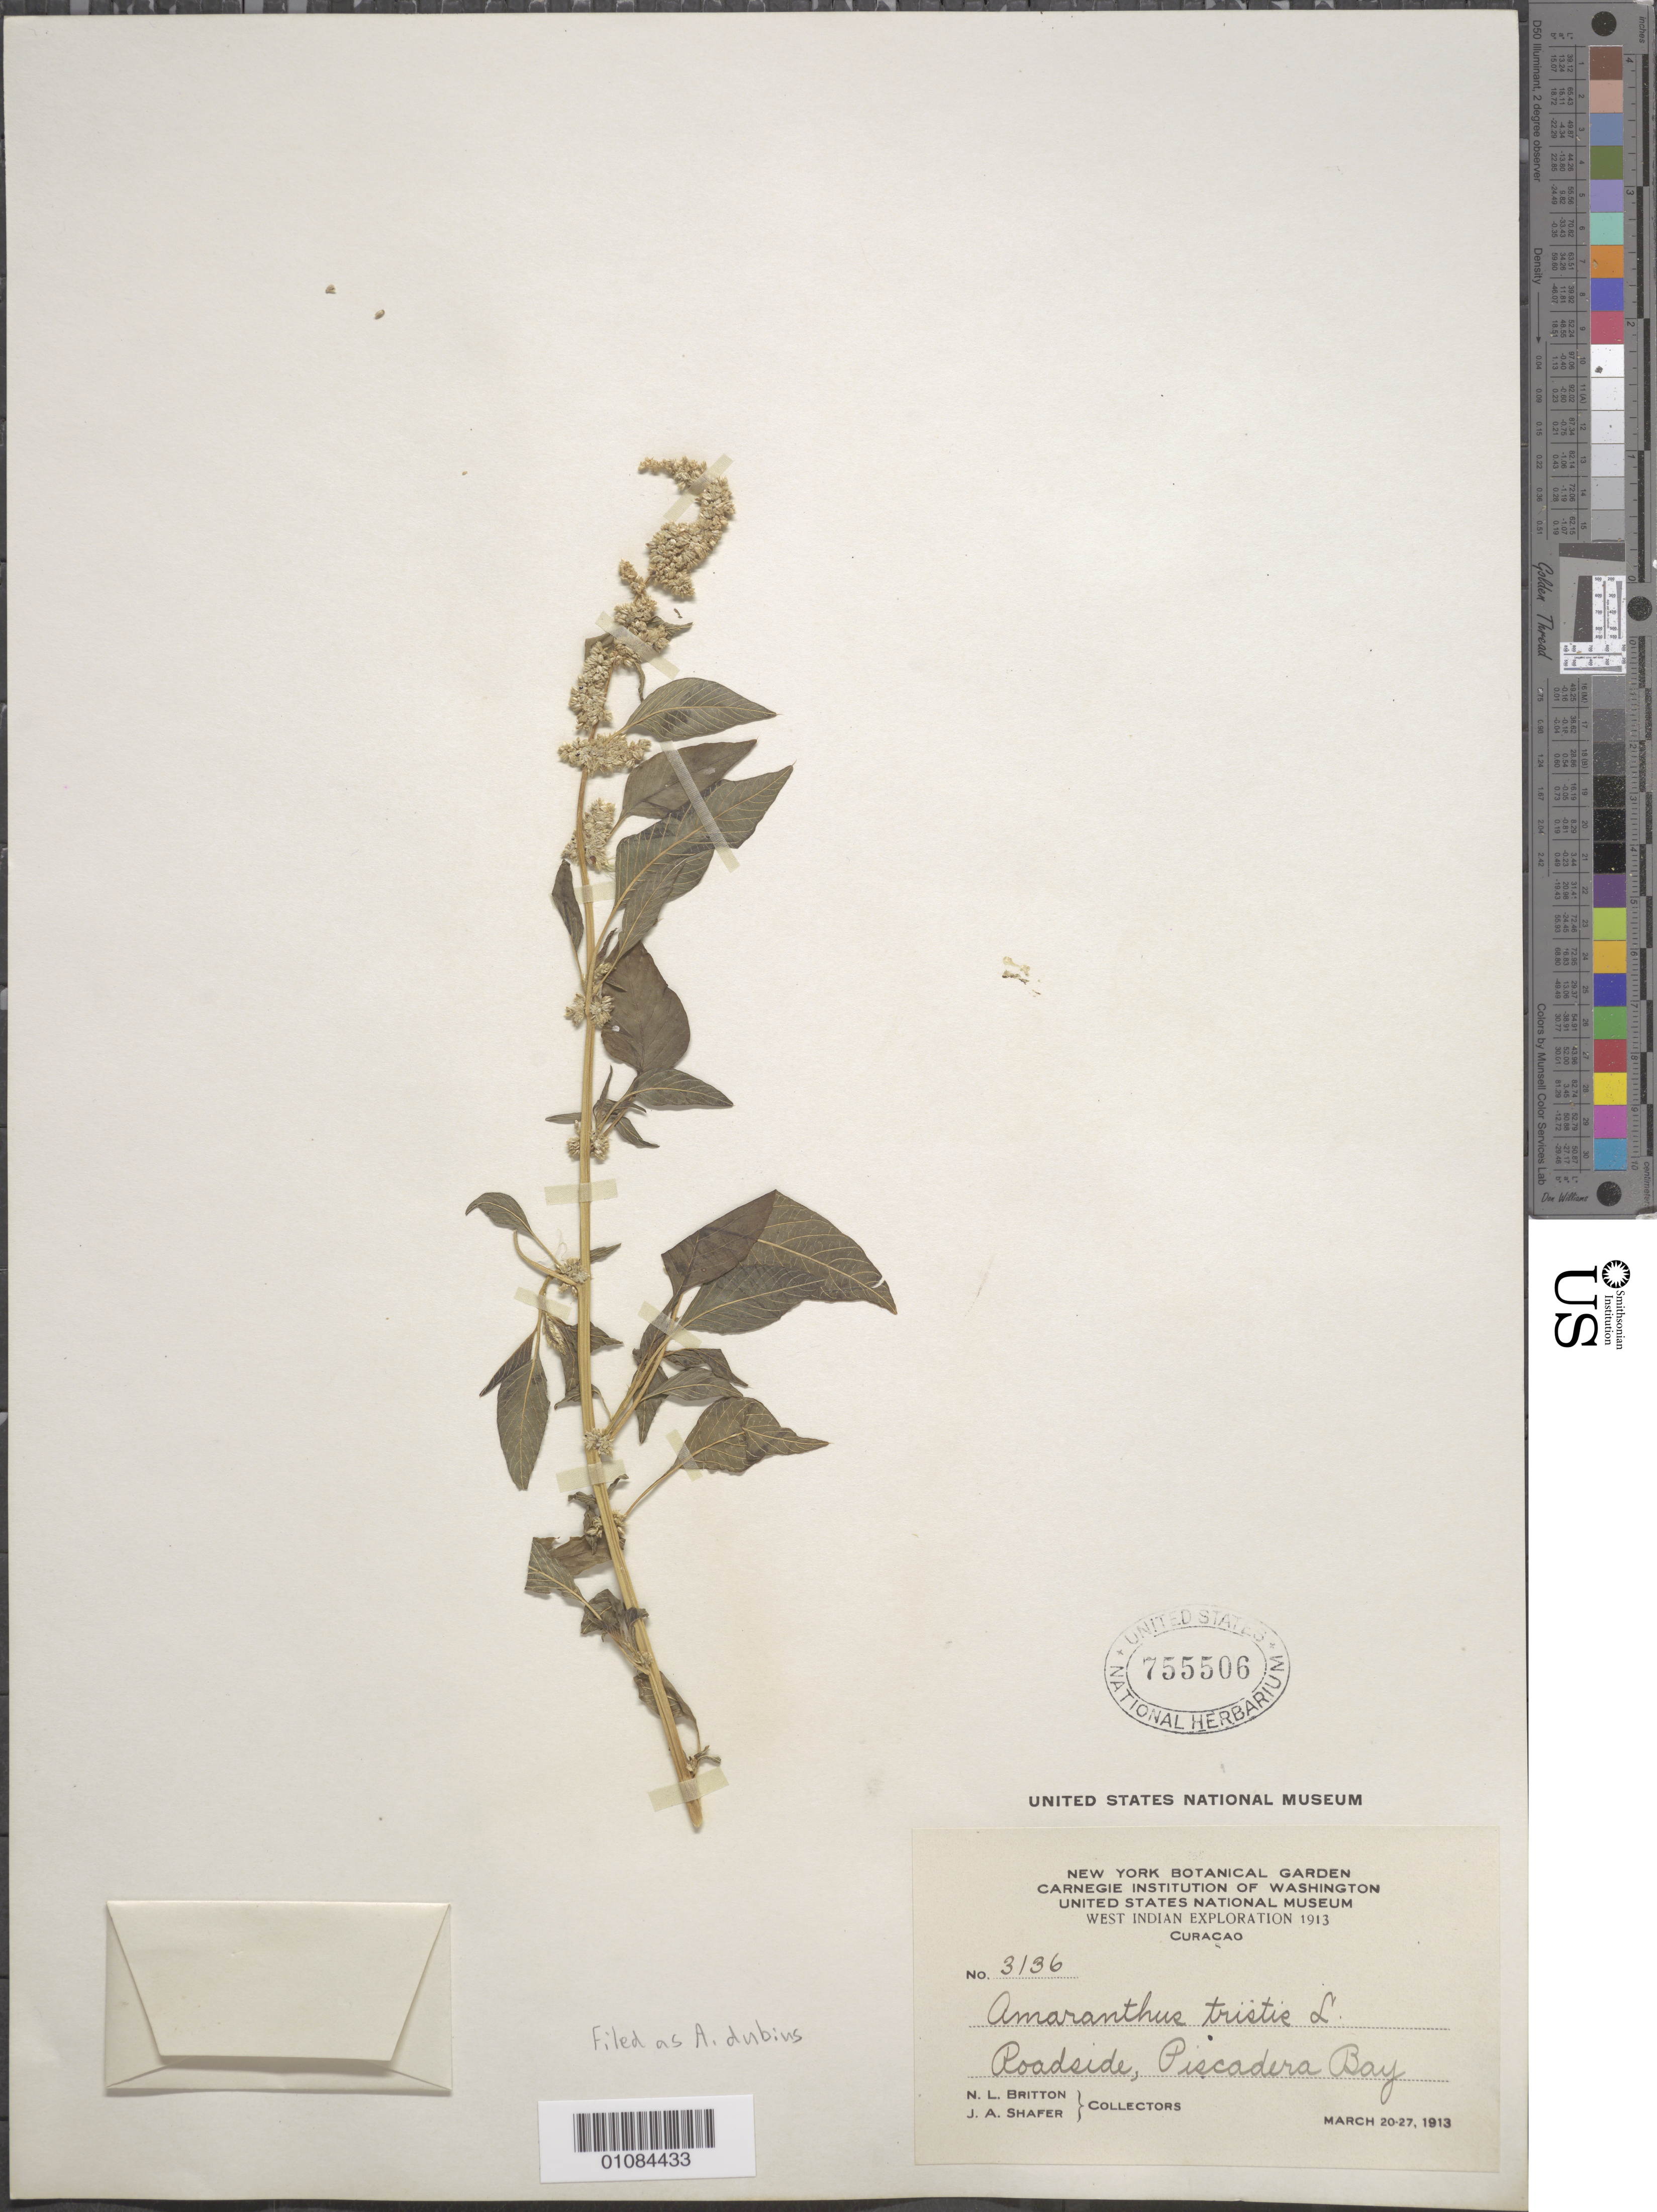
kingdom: Plantae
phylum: Tracheophyta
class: Magnoliopsida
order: Caryophyllales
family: Amaranthaceae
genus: Amaranthus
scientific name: Amaranthus dubius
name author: Mart. ex Thell.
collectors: N. Britton & J. A. Shafer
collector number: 3136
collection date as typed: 20 Mar 1913 to 27 Mar 1913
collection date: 1913-03-20/1913-03-27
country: Curaçao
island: Curaçao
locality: Piscadera Bay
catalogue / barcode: US 755506